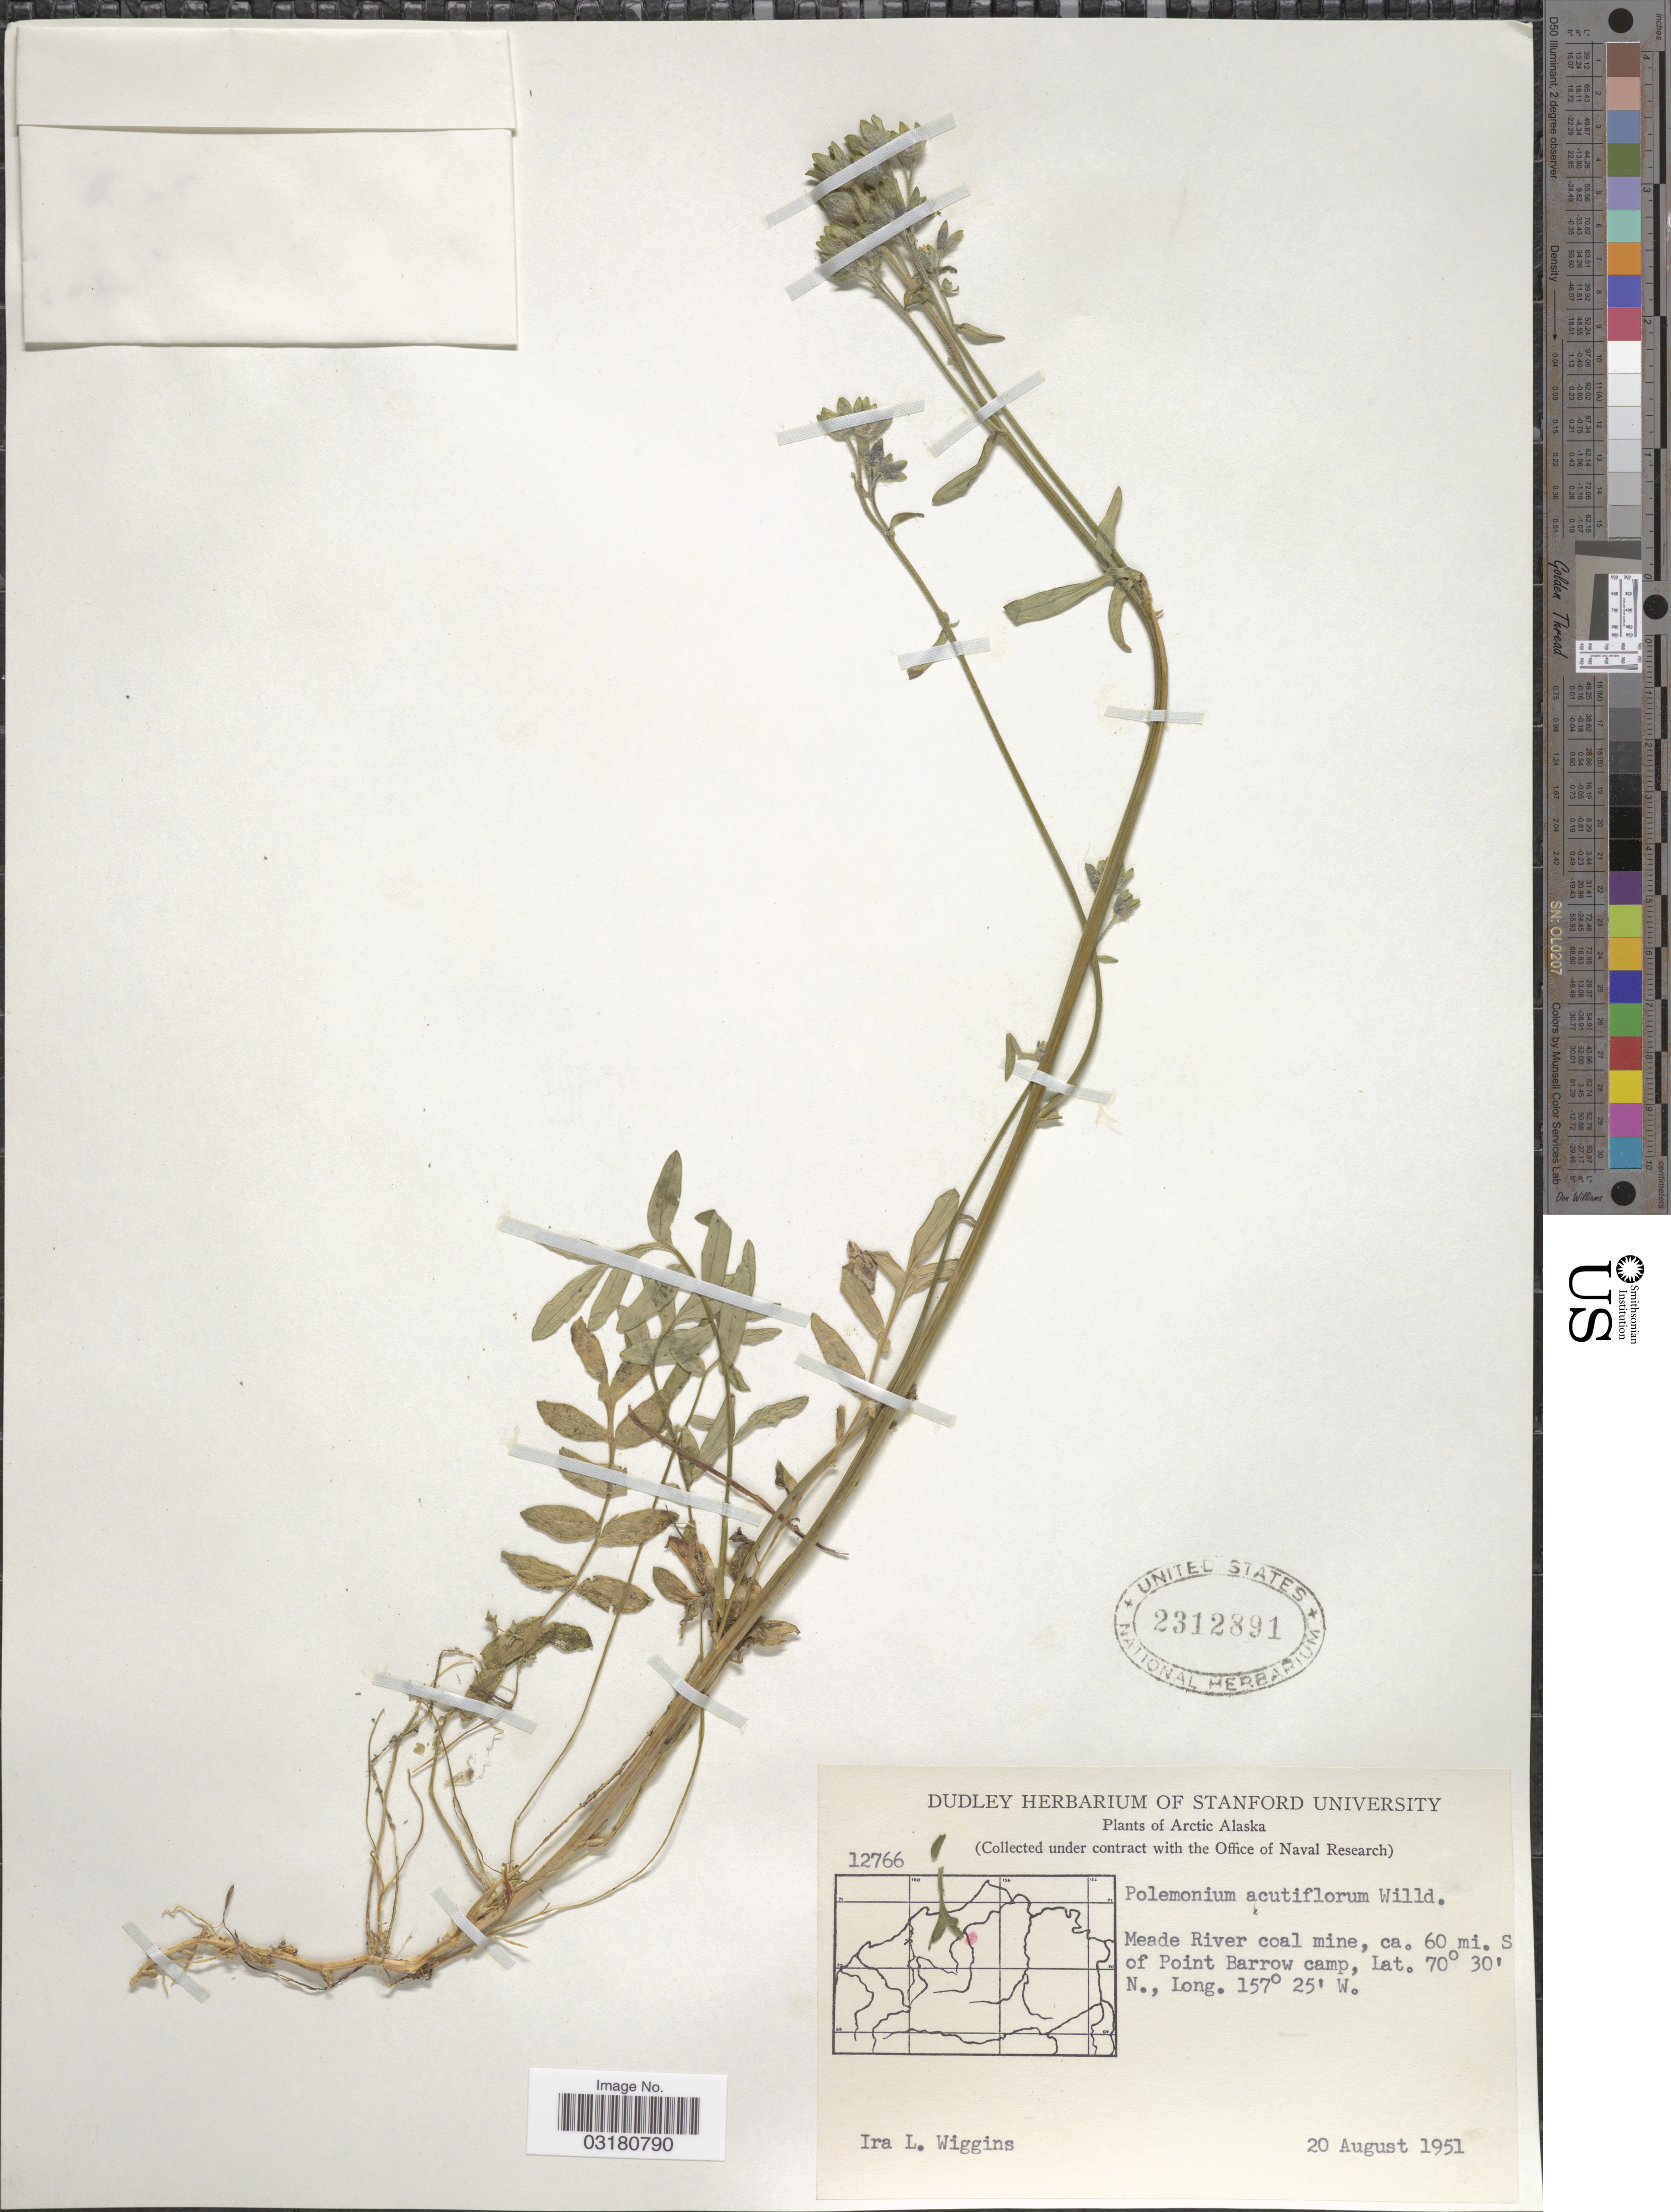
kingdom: Plantae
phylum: Tracheophyta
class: Magnoliopsida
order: Ericales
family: Polemoniaceae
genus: Polemonium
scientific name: Polemonium acutiflorum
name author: Willd. ex Roem. & Schult.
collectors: I. L. Wiggins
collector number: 12766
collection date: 1951-08-20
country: United States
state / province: Alaska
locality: Arctic Alaska. Meade River coal mine, ca. 60 mi. S of Point Barrow camp.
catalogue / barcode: US 2312891